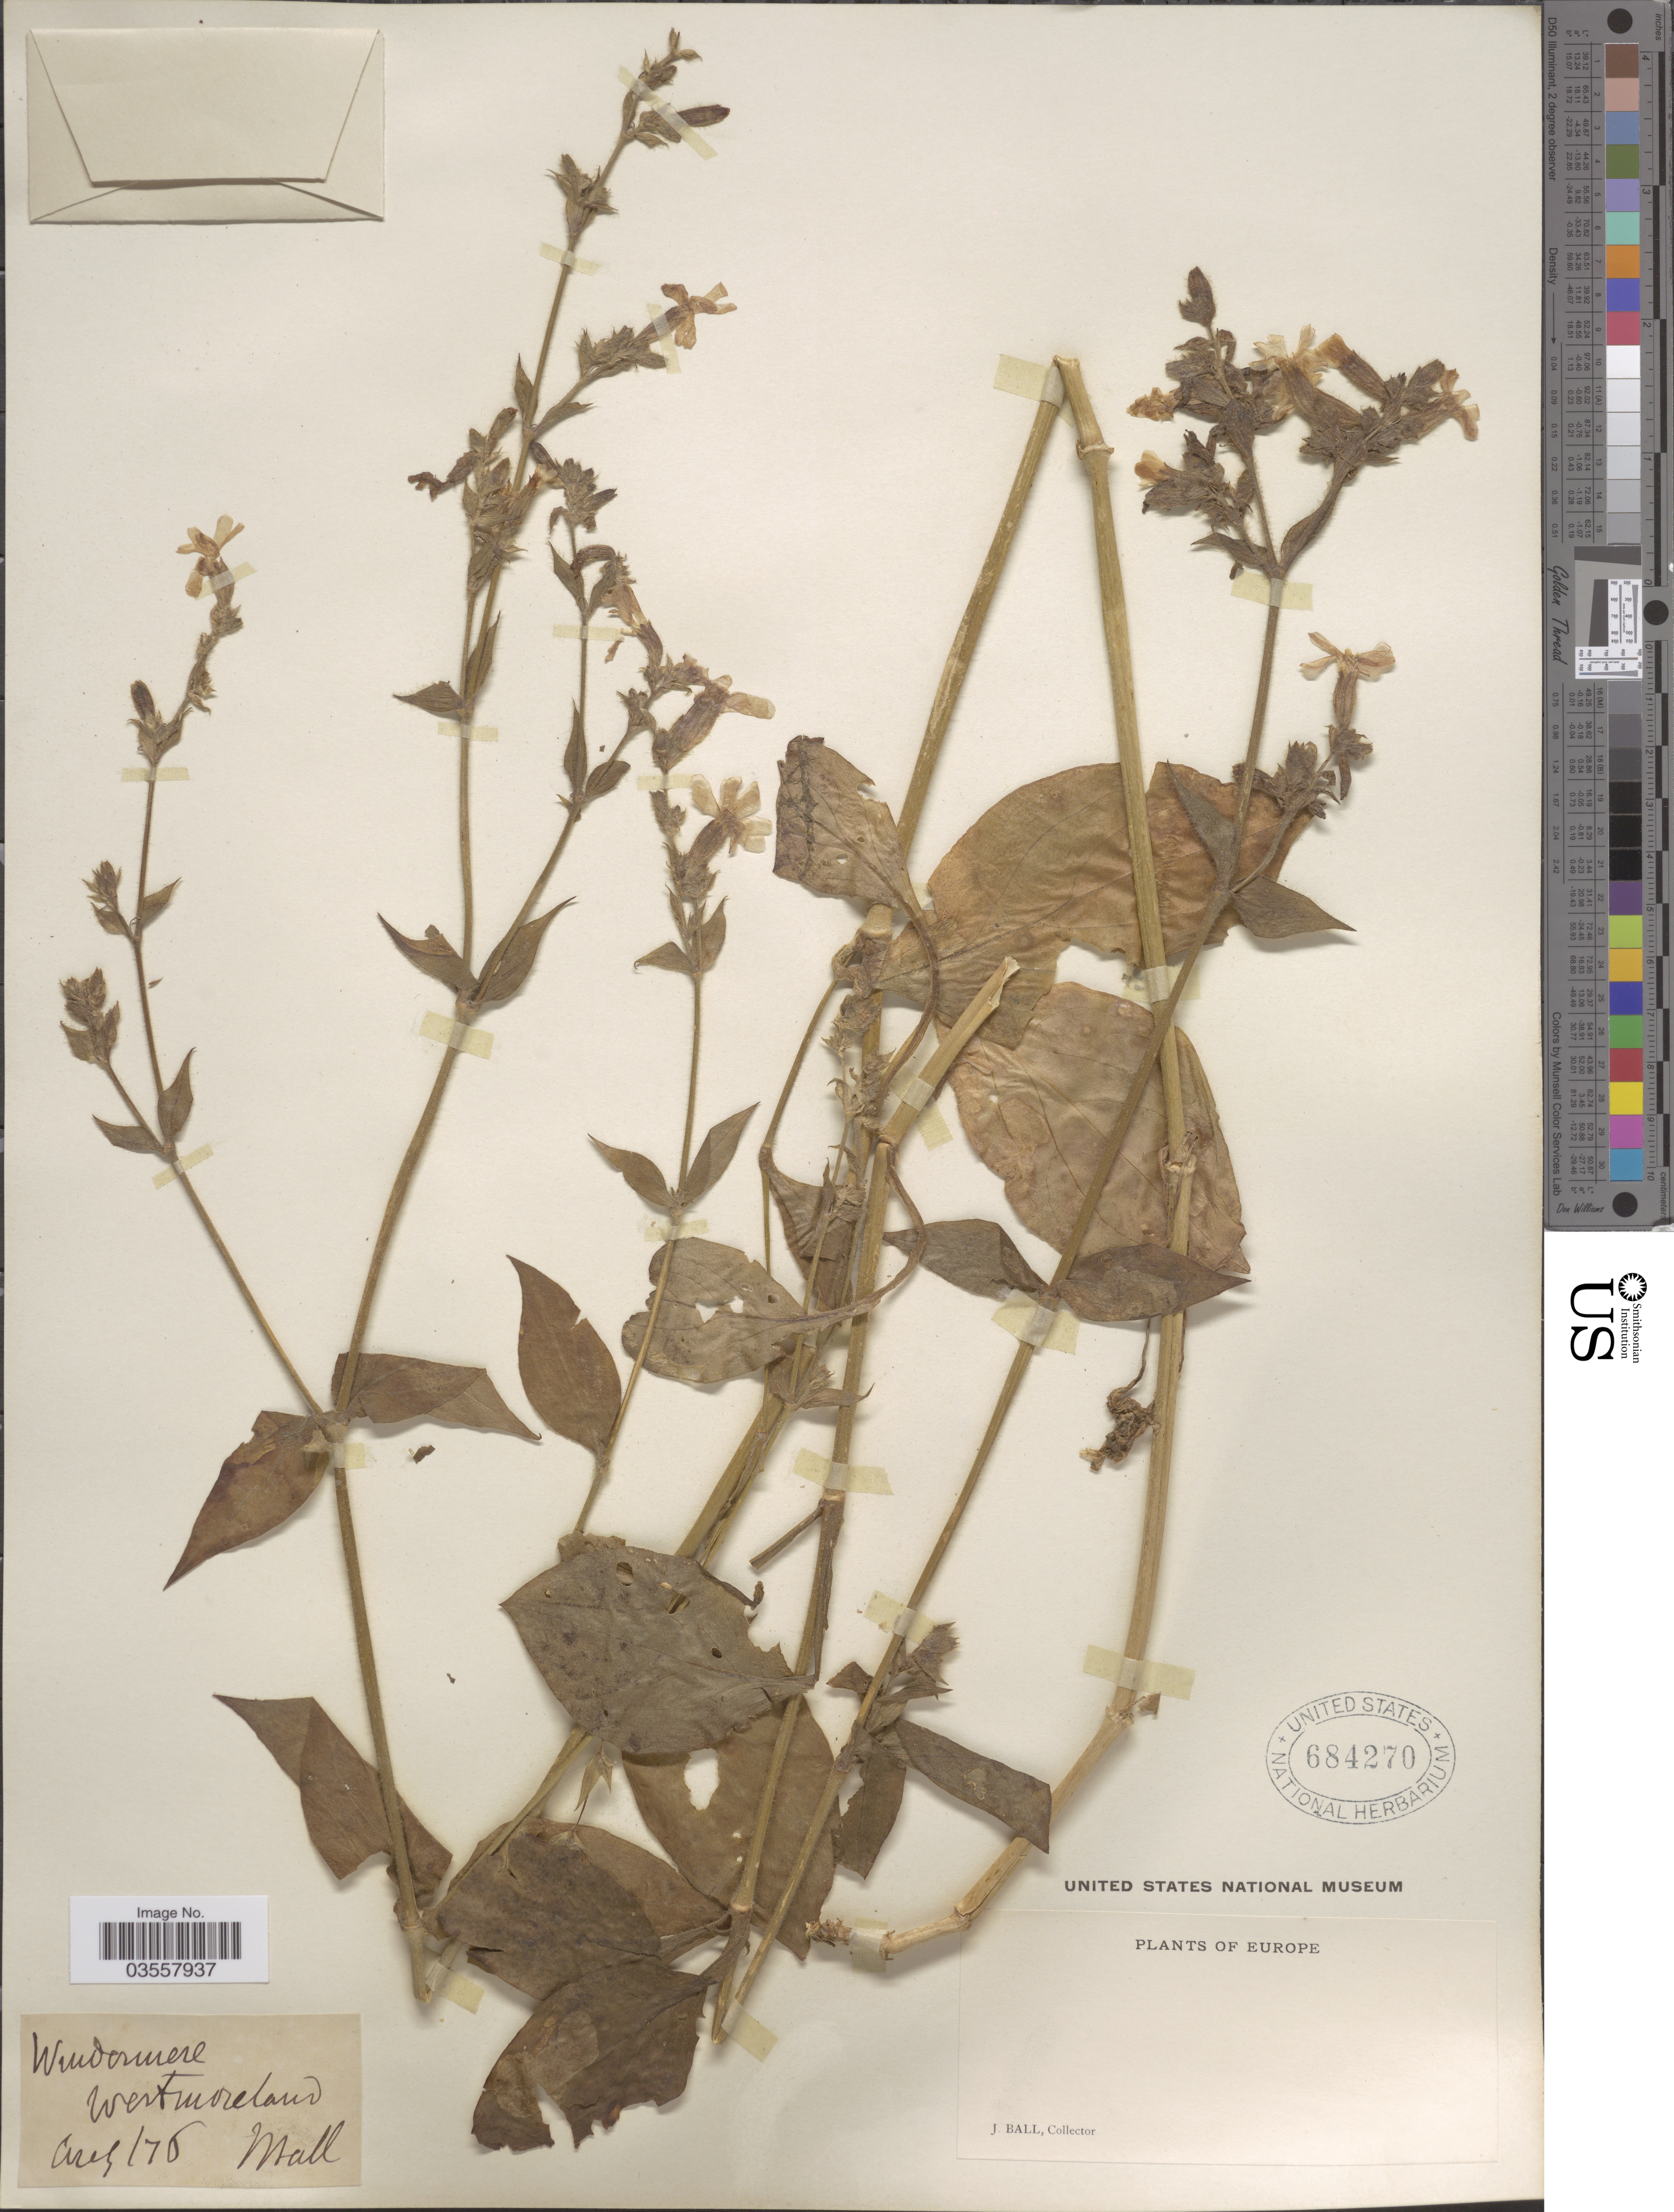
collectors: J. Ball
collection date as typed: Transcribed d/m/y: /8/76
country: United Kingdom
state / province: England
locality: Windermere Westmoreland. Europe.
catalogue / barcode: US 684270